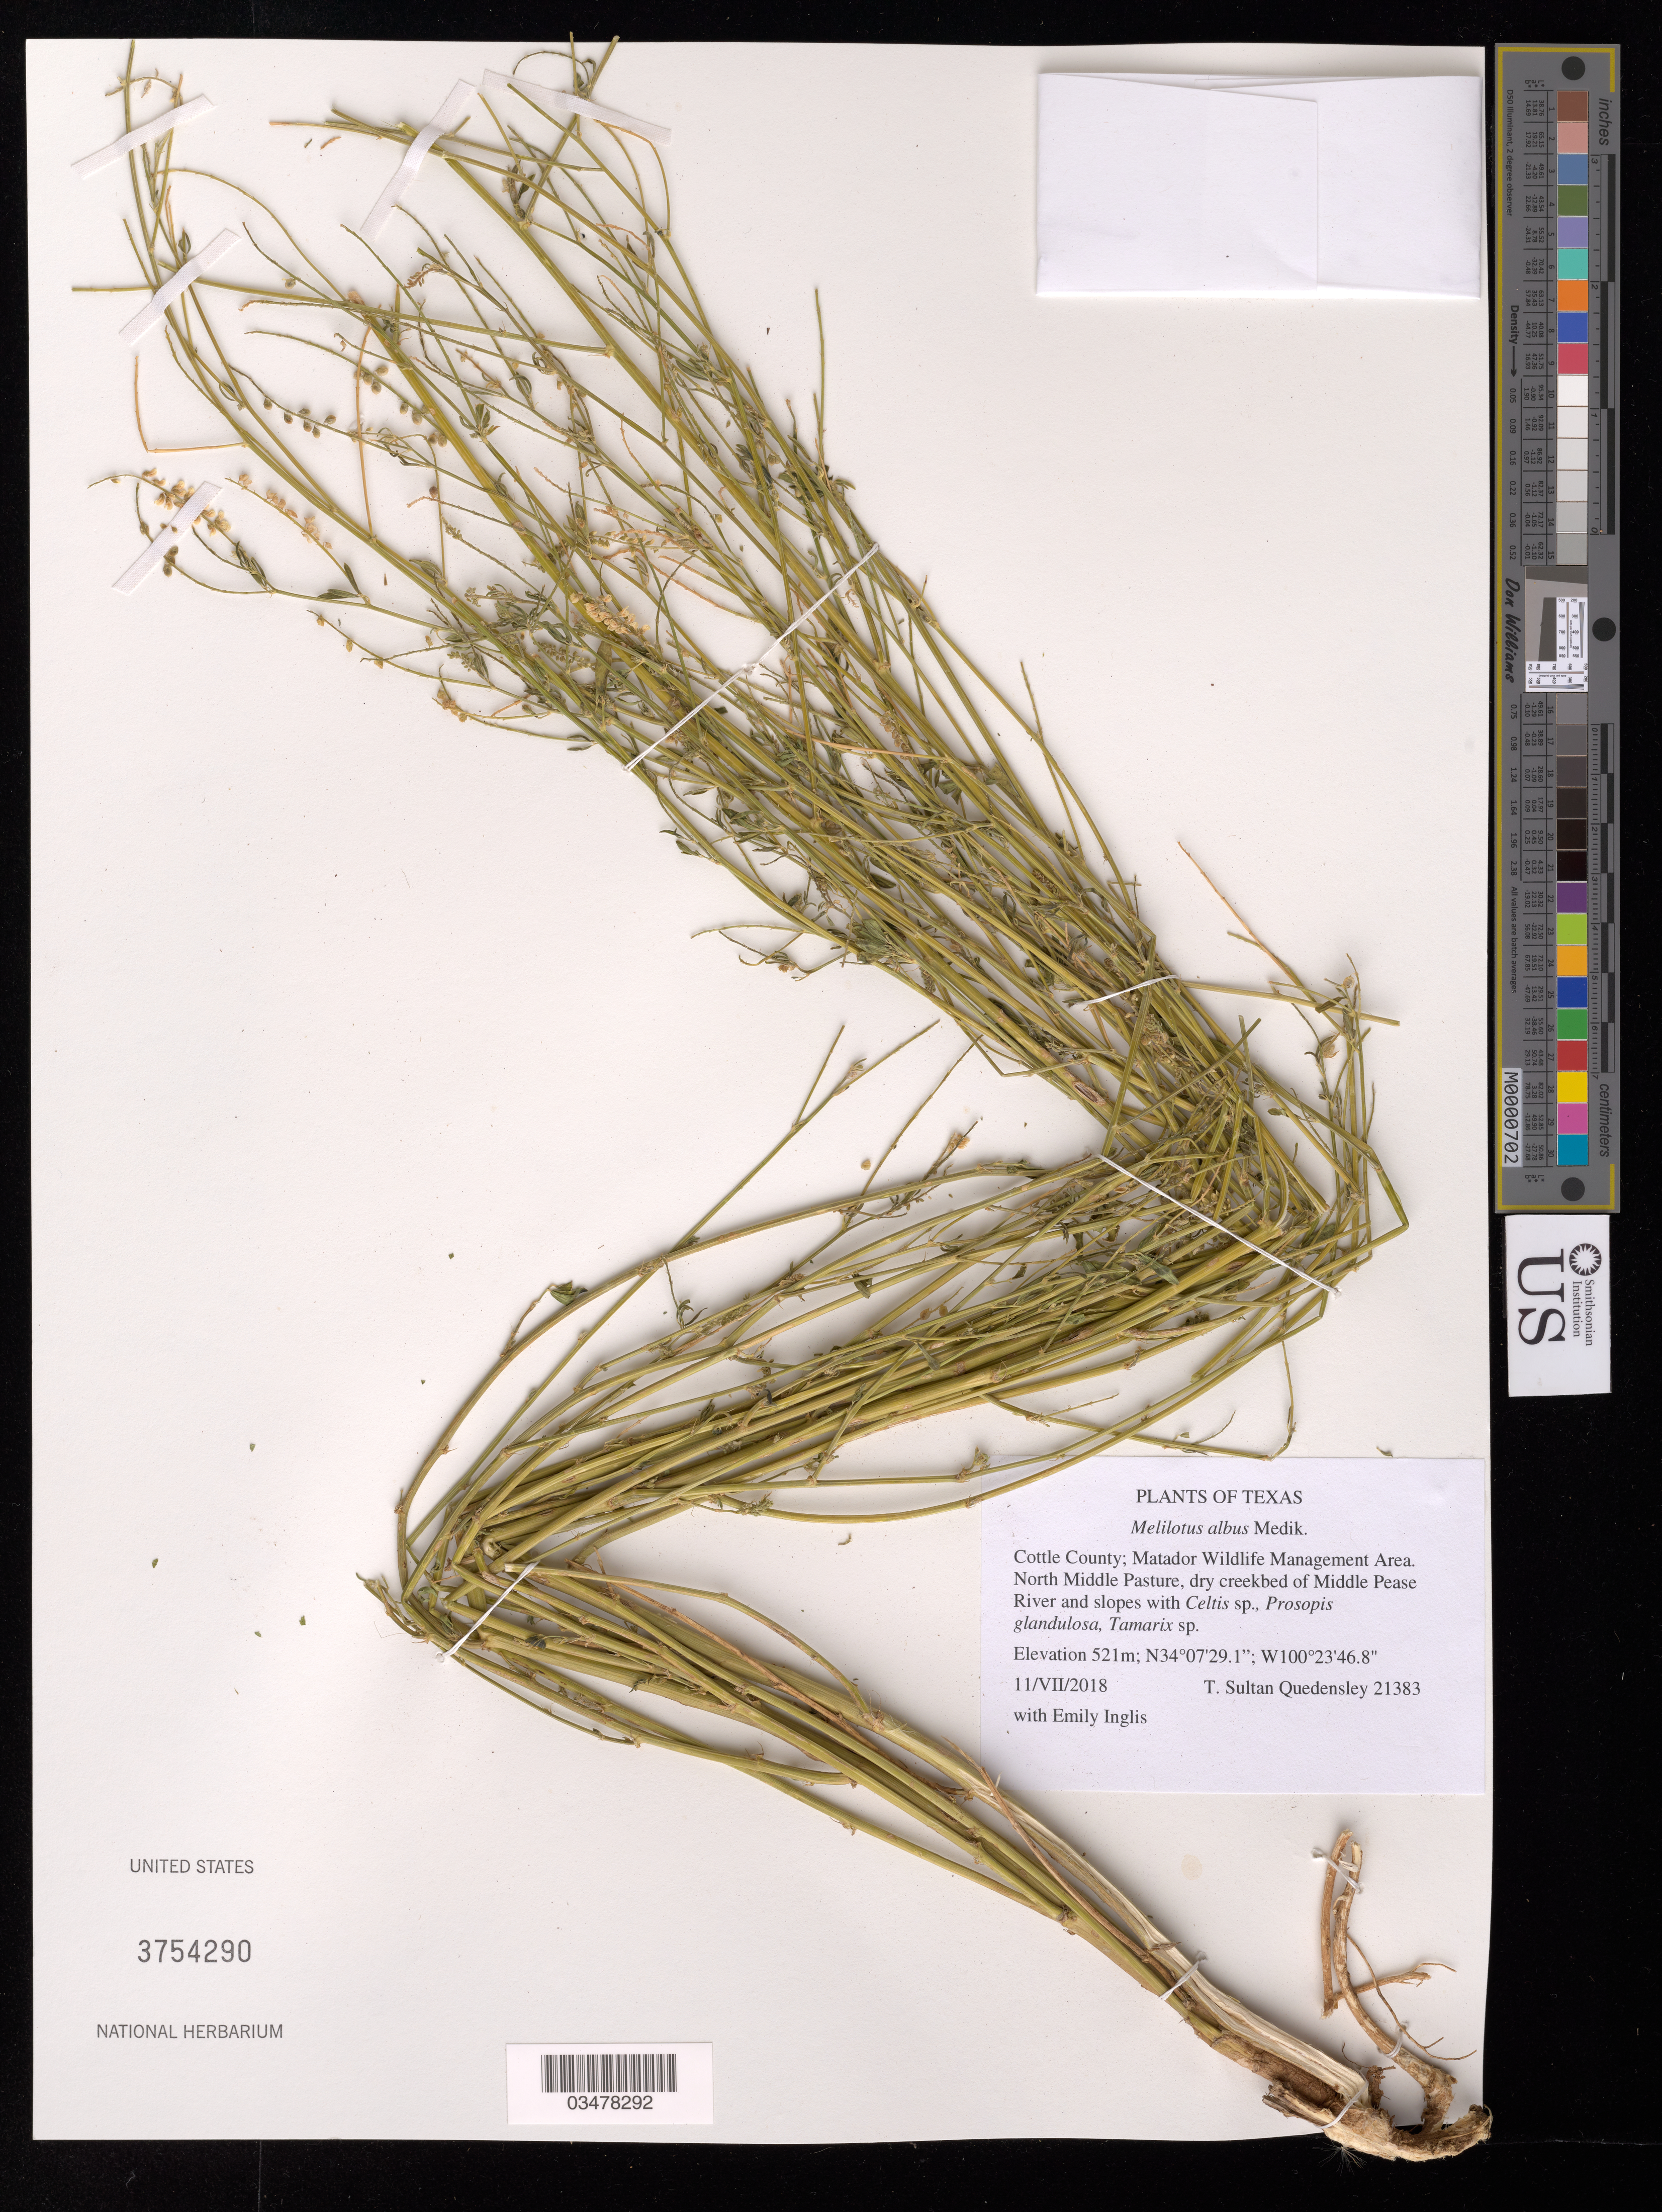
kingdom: Plantae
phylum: Tracheophyta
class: Magnoliopsida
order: Fabales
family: Fabaceae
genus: Melilotus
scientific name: Melilotus albus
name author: Medik.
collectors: T. S. Quedensley & E. Inglis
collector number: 21383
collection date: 2018-07-11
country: United States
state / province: Texas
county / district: Cottle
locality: Matador Wildlife Management Area. North Middle Pasture, dry creekbed of Middle Pease River and slopes.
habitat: With Celtis sp., Prosopis glandulosa, Tamarix sp.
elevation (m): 521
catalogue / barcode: US 3754290